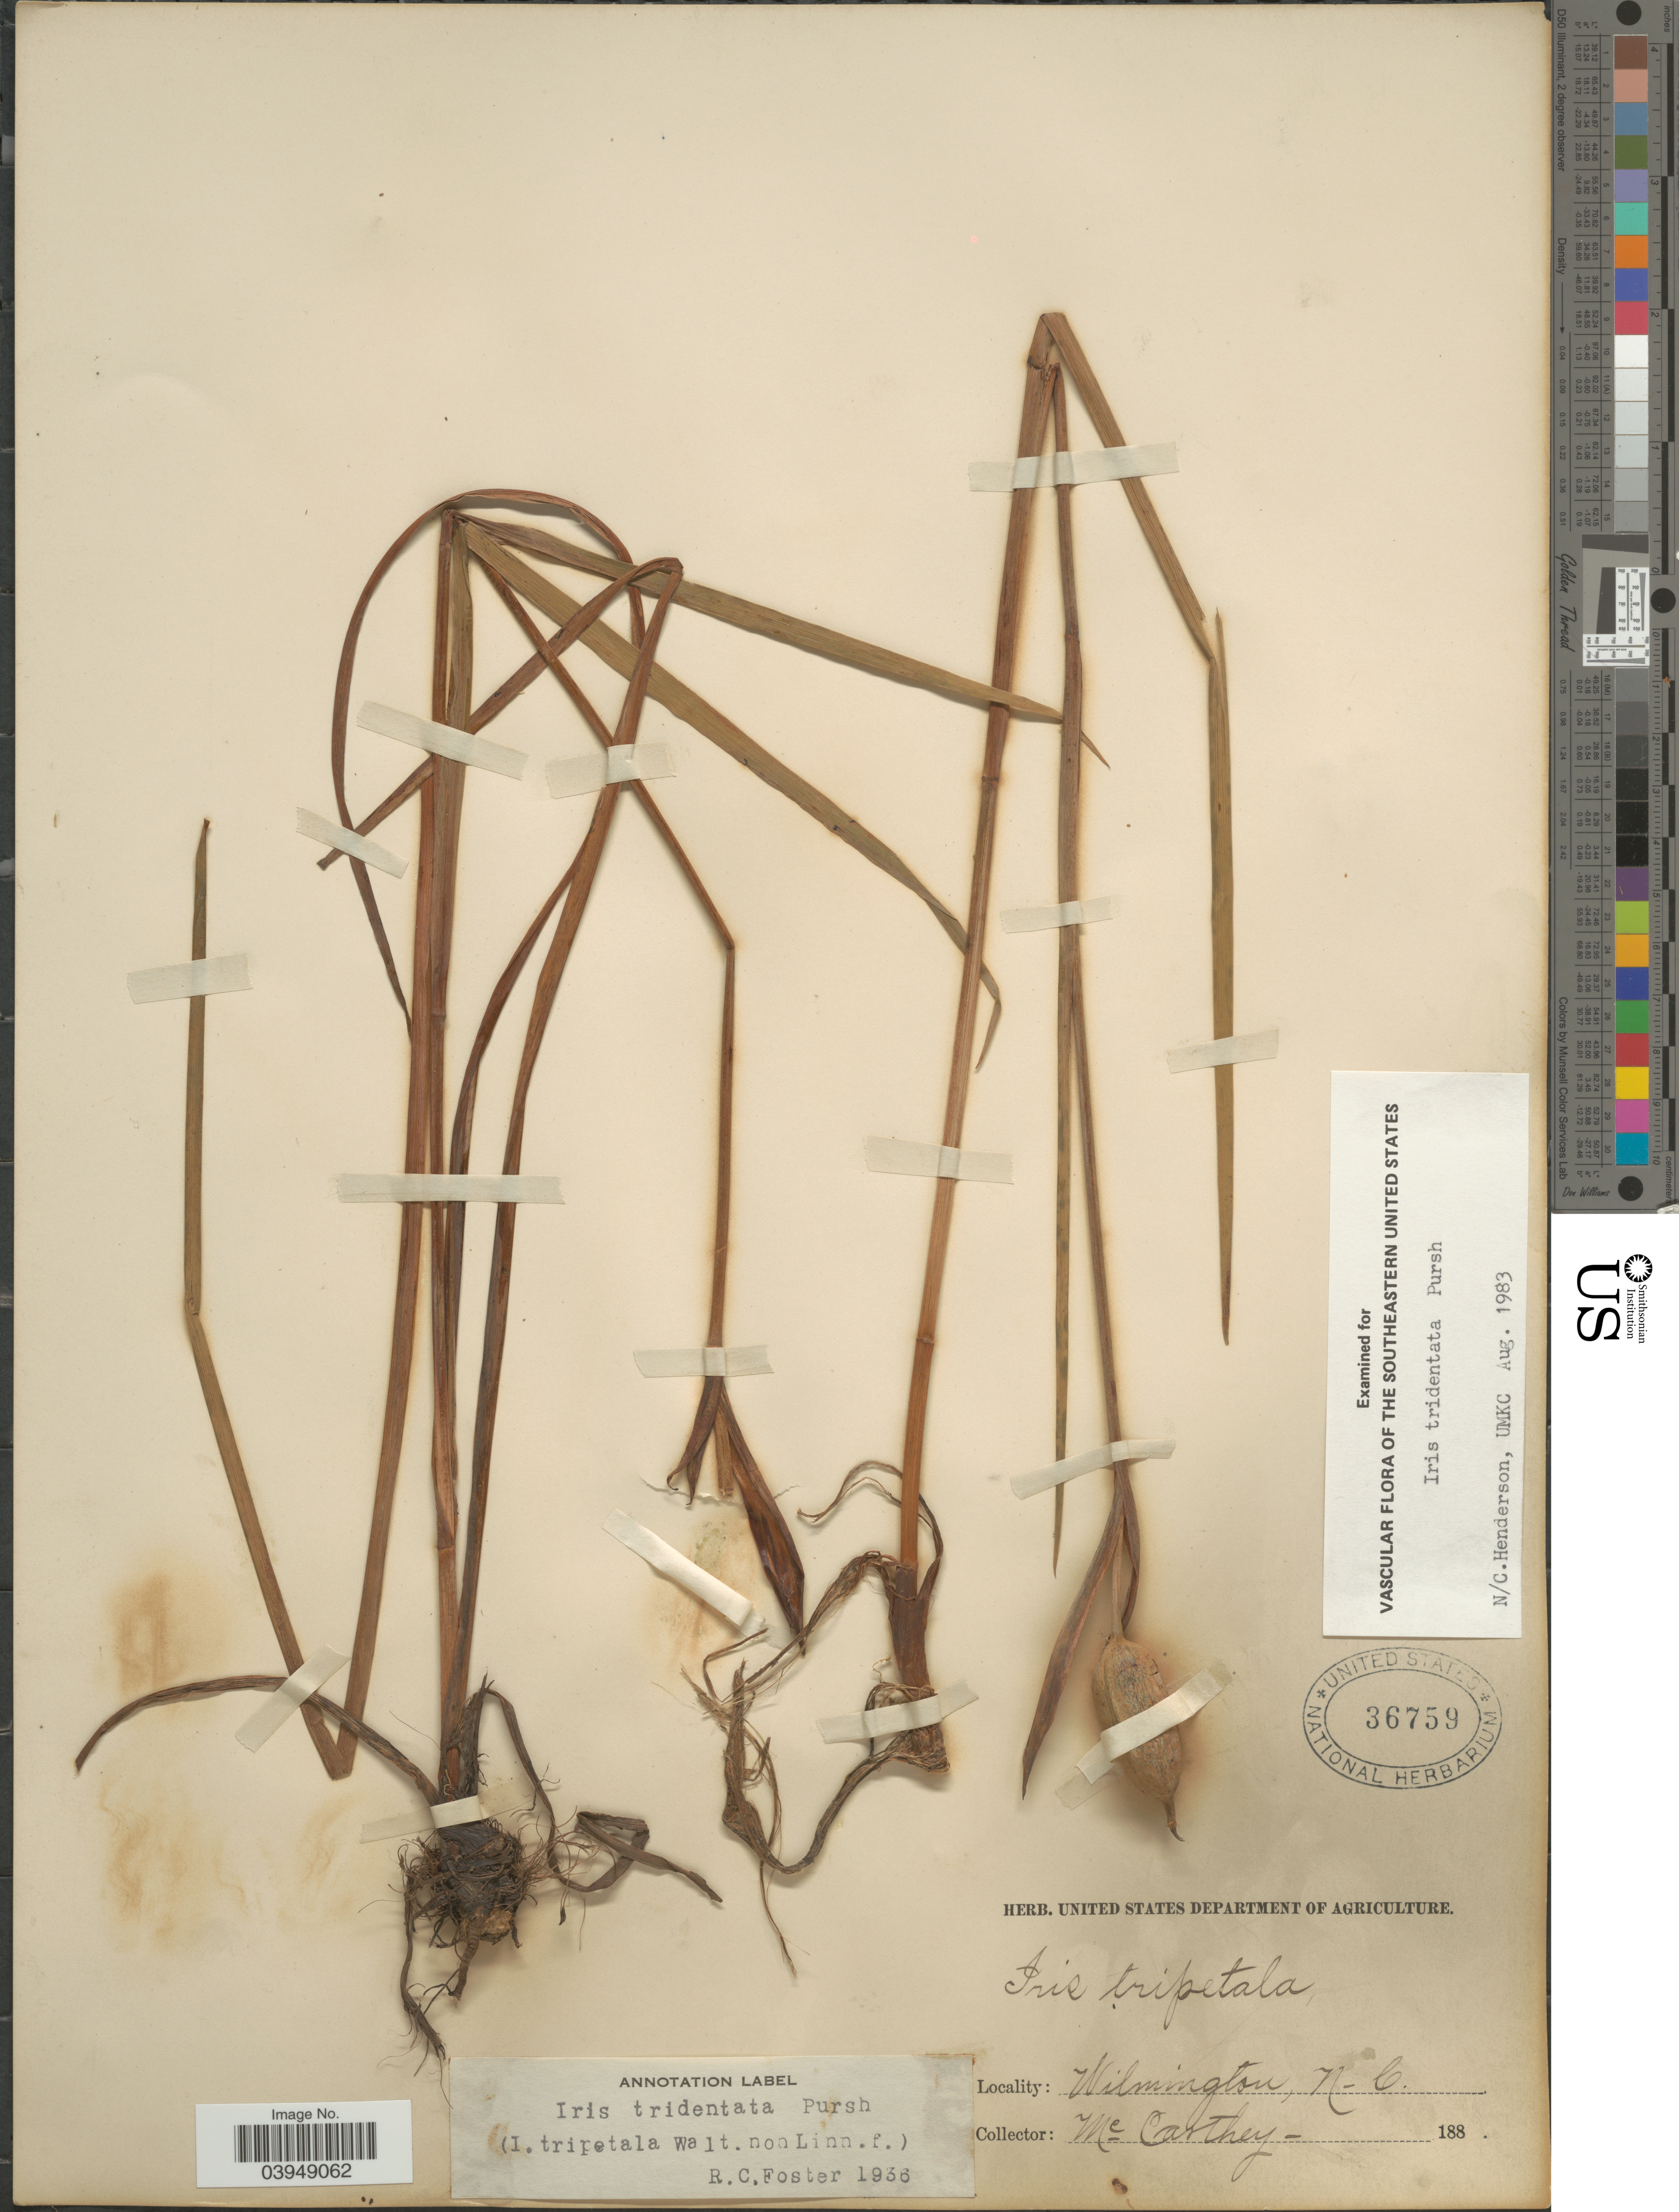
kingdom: Plantae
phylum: Tracheophyta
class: Liliopsida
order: Asparagales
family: Iridaceae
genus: Iris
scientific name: Iris tridentata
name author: Pursh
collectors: -- McCarthy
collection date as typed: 188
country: United States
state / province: North Carolina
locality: Wilmington.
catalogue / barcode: US 36759